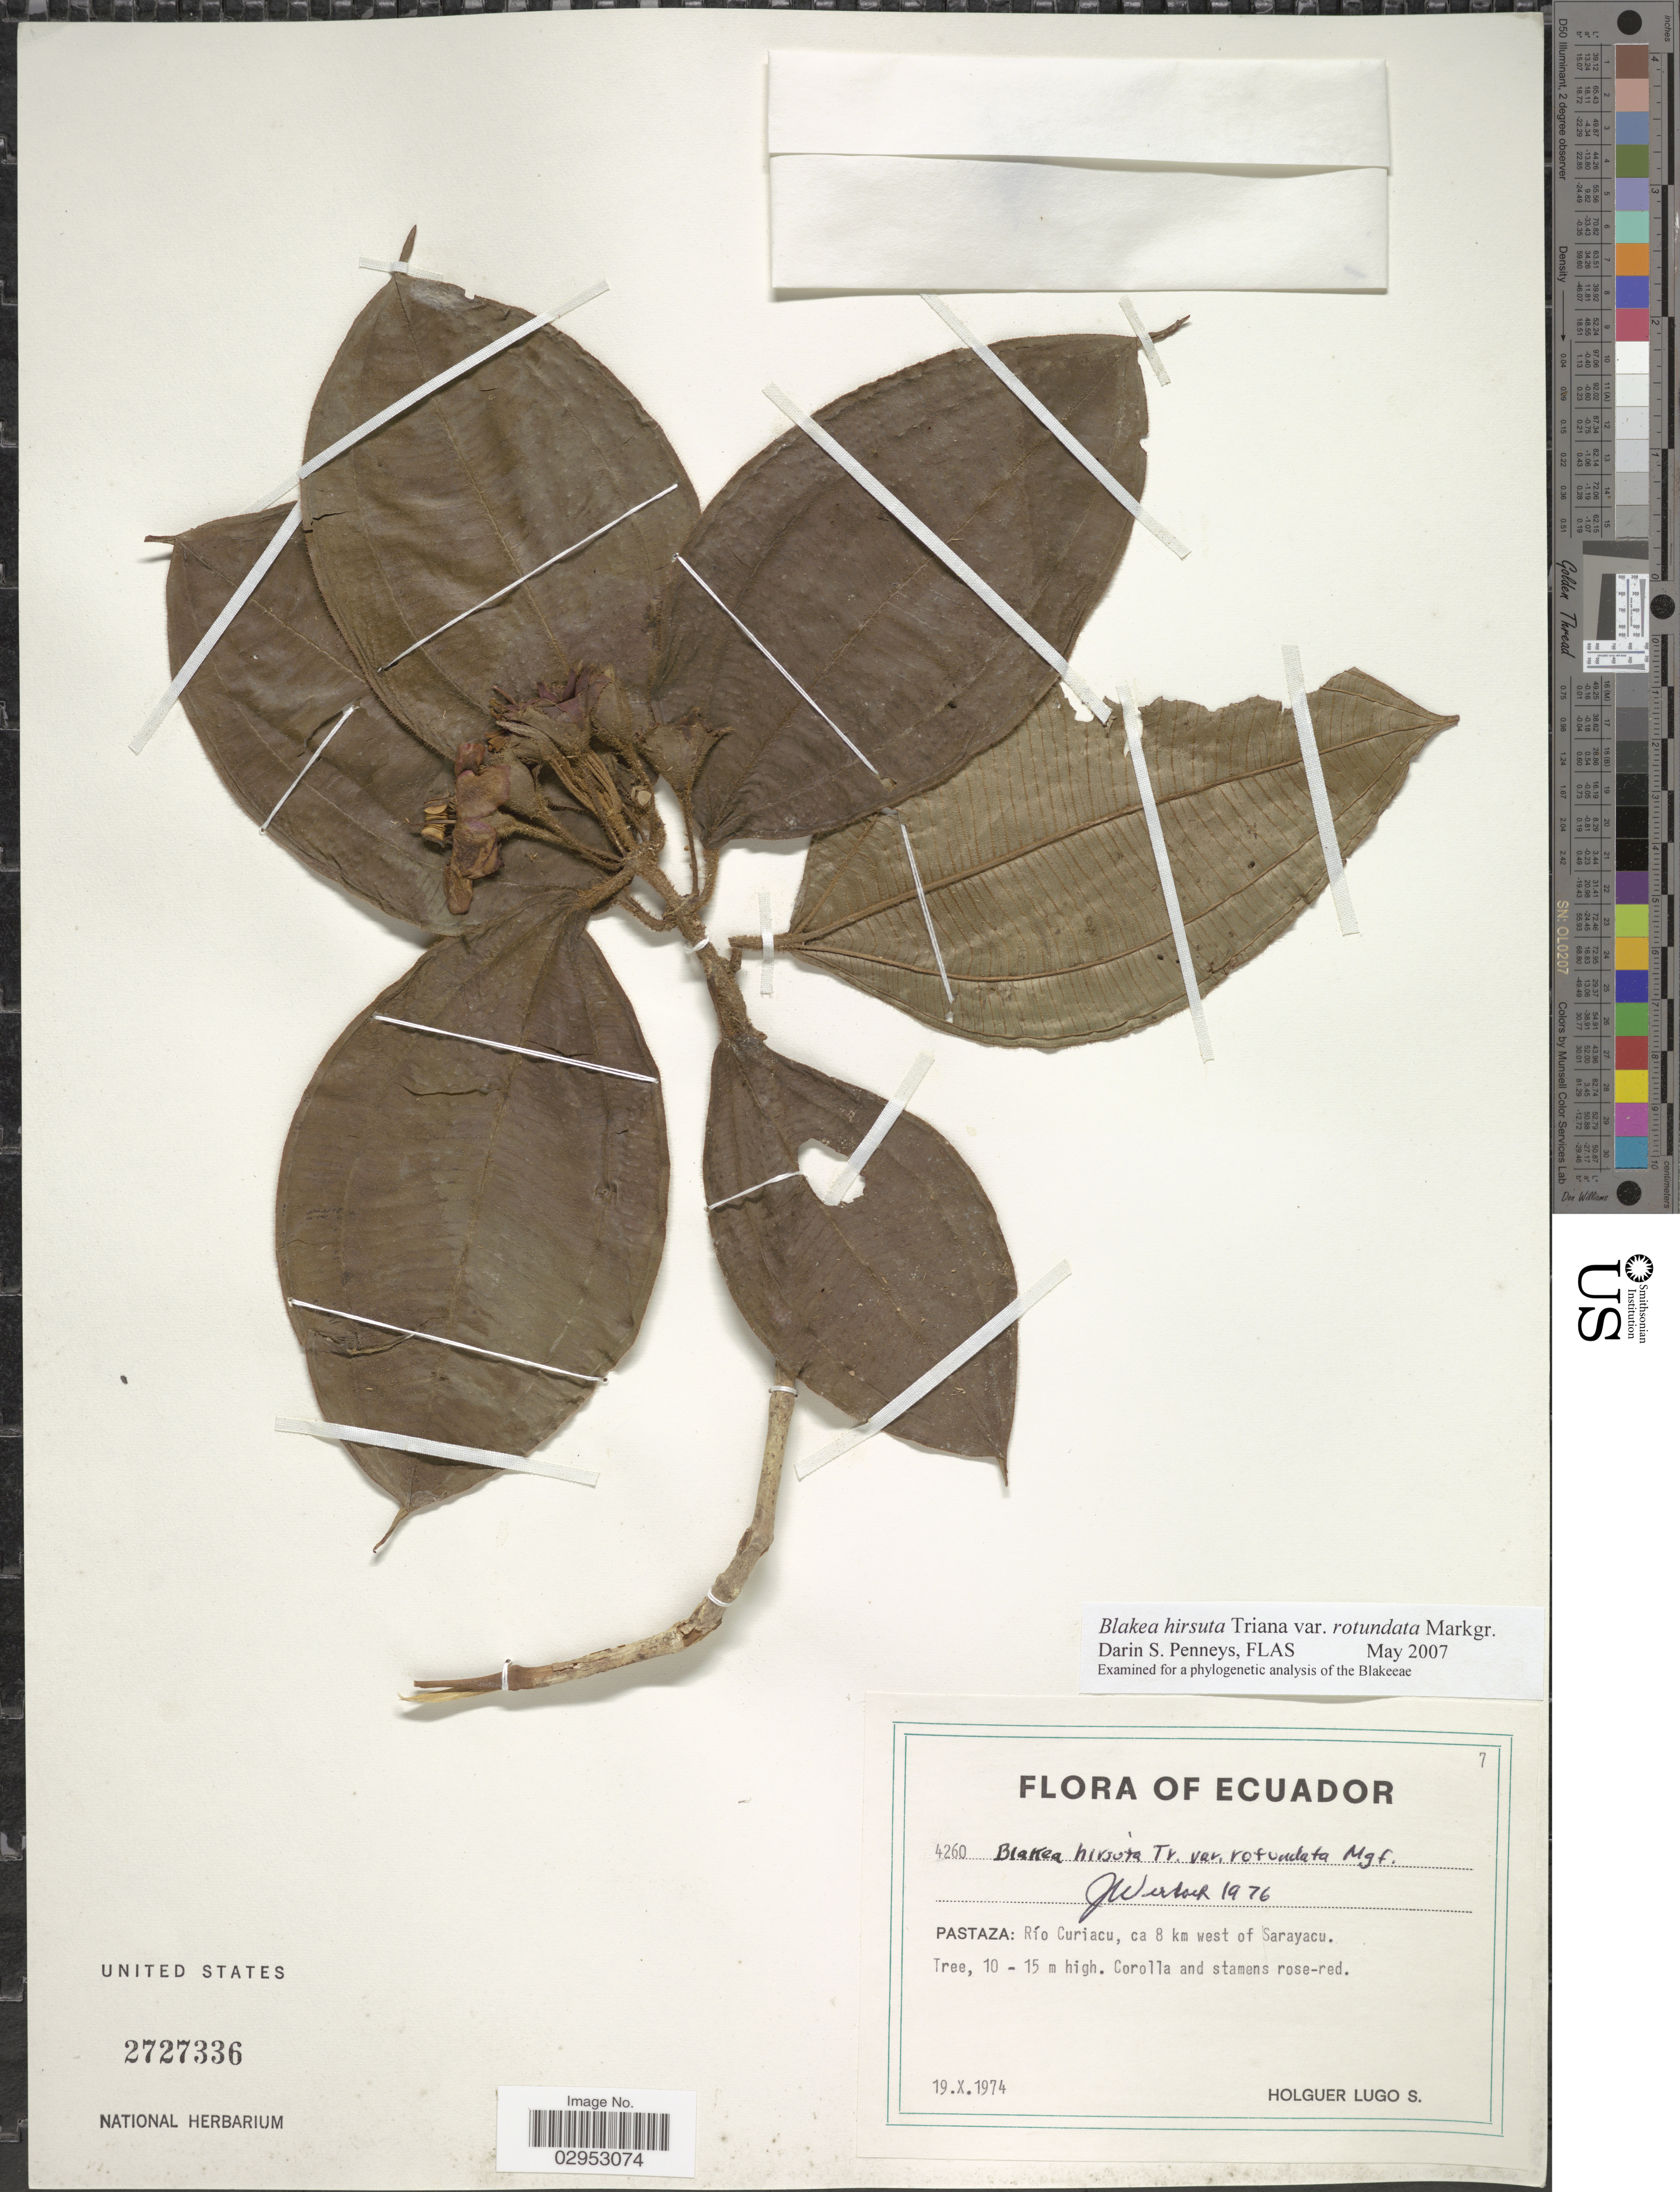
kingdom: Plantae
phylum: Tracheophyta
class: Magnoliopsida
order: Myrtales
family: Melastomataceae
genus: Blakea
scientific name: Blakea hirsuta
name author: O. Berg ex Triana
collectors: H. Lugo S.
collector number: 4260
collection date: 1974-10-19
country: Ecuador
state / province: Pastaza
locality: Río Curiacu, ca 9 km west of Sarayacu.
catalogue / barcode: US 2727336